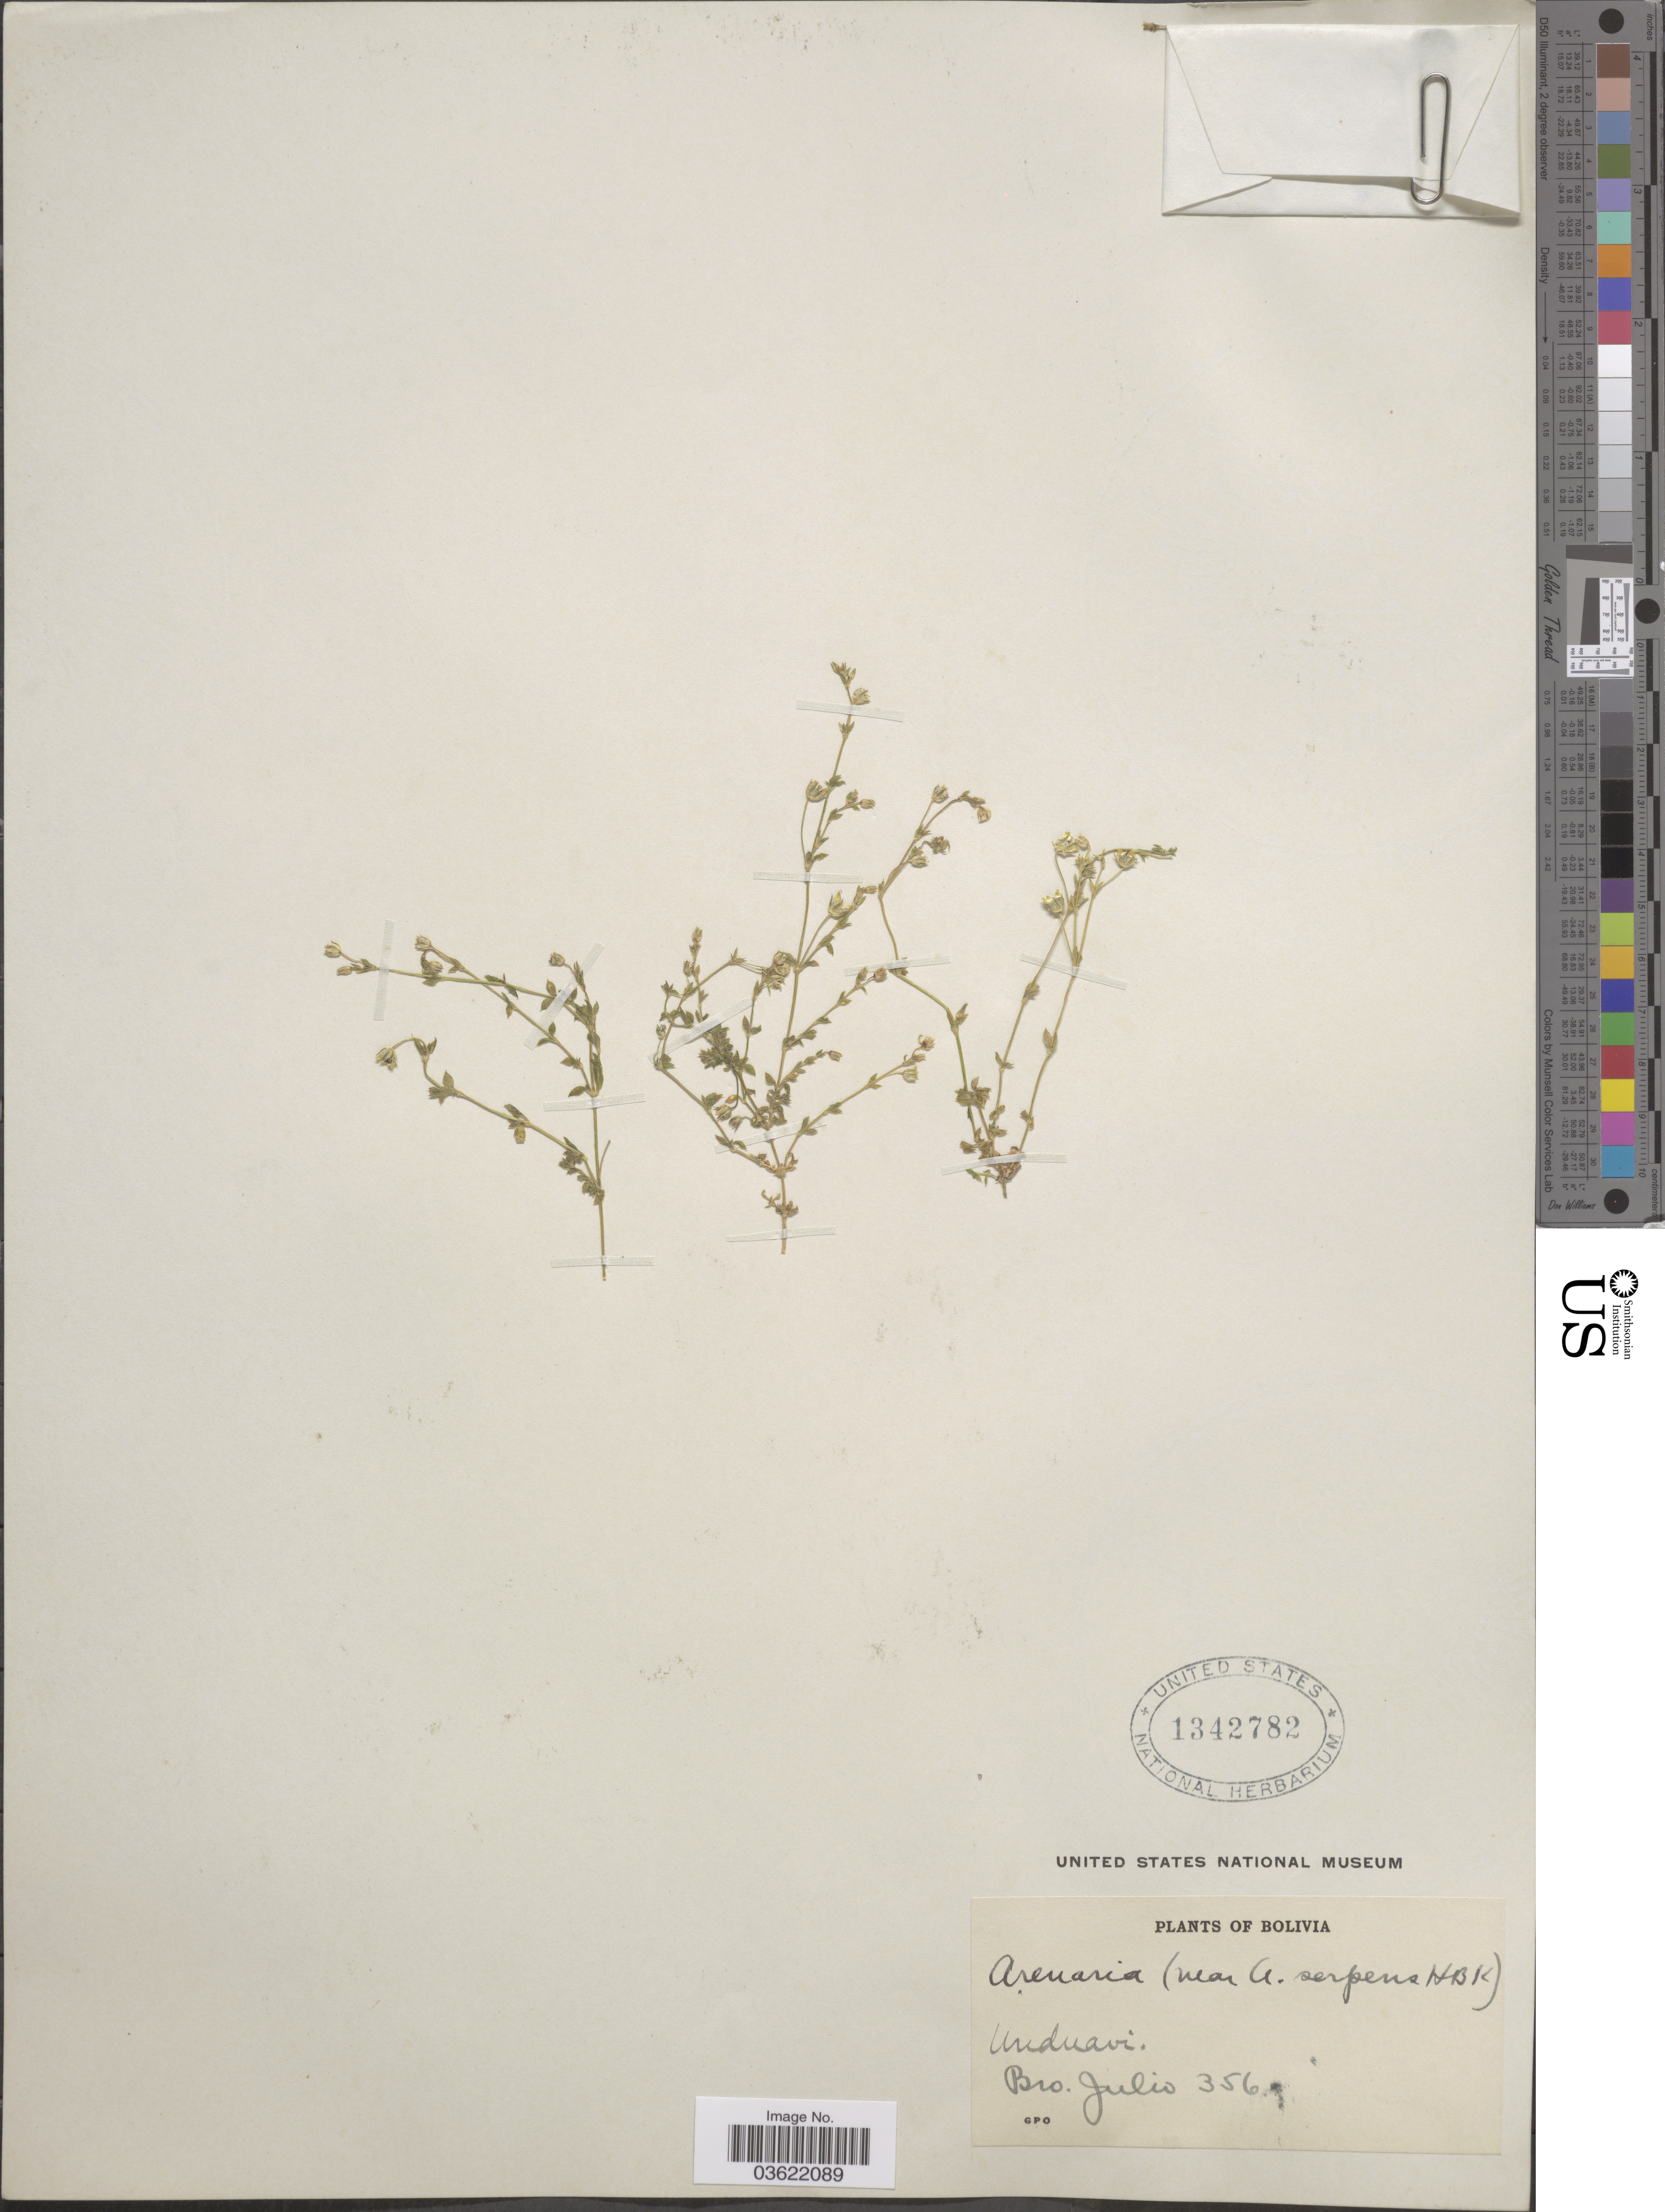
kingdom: Plantae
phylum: Tracheophyta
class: Magnoliopsida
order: Caryophyllales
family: Caryophyllaceae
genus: Arenaria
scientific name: Arenaria serpens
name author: Kunth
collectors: Bro. Julio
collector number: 356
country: Bolivia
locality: Unduavi.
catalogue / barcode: US 1342782